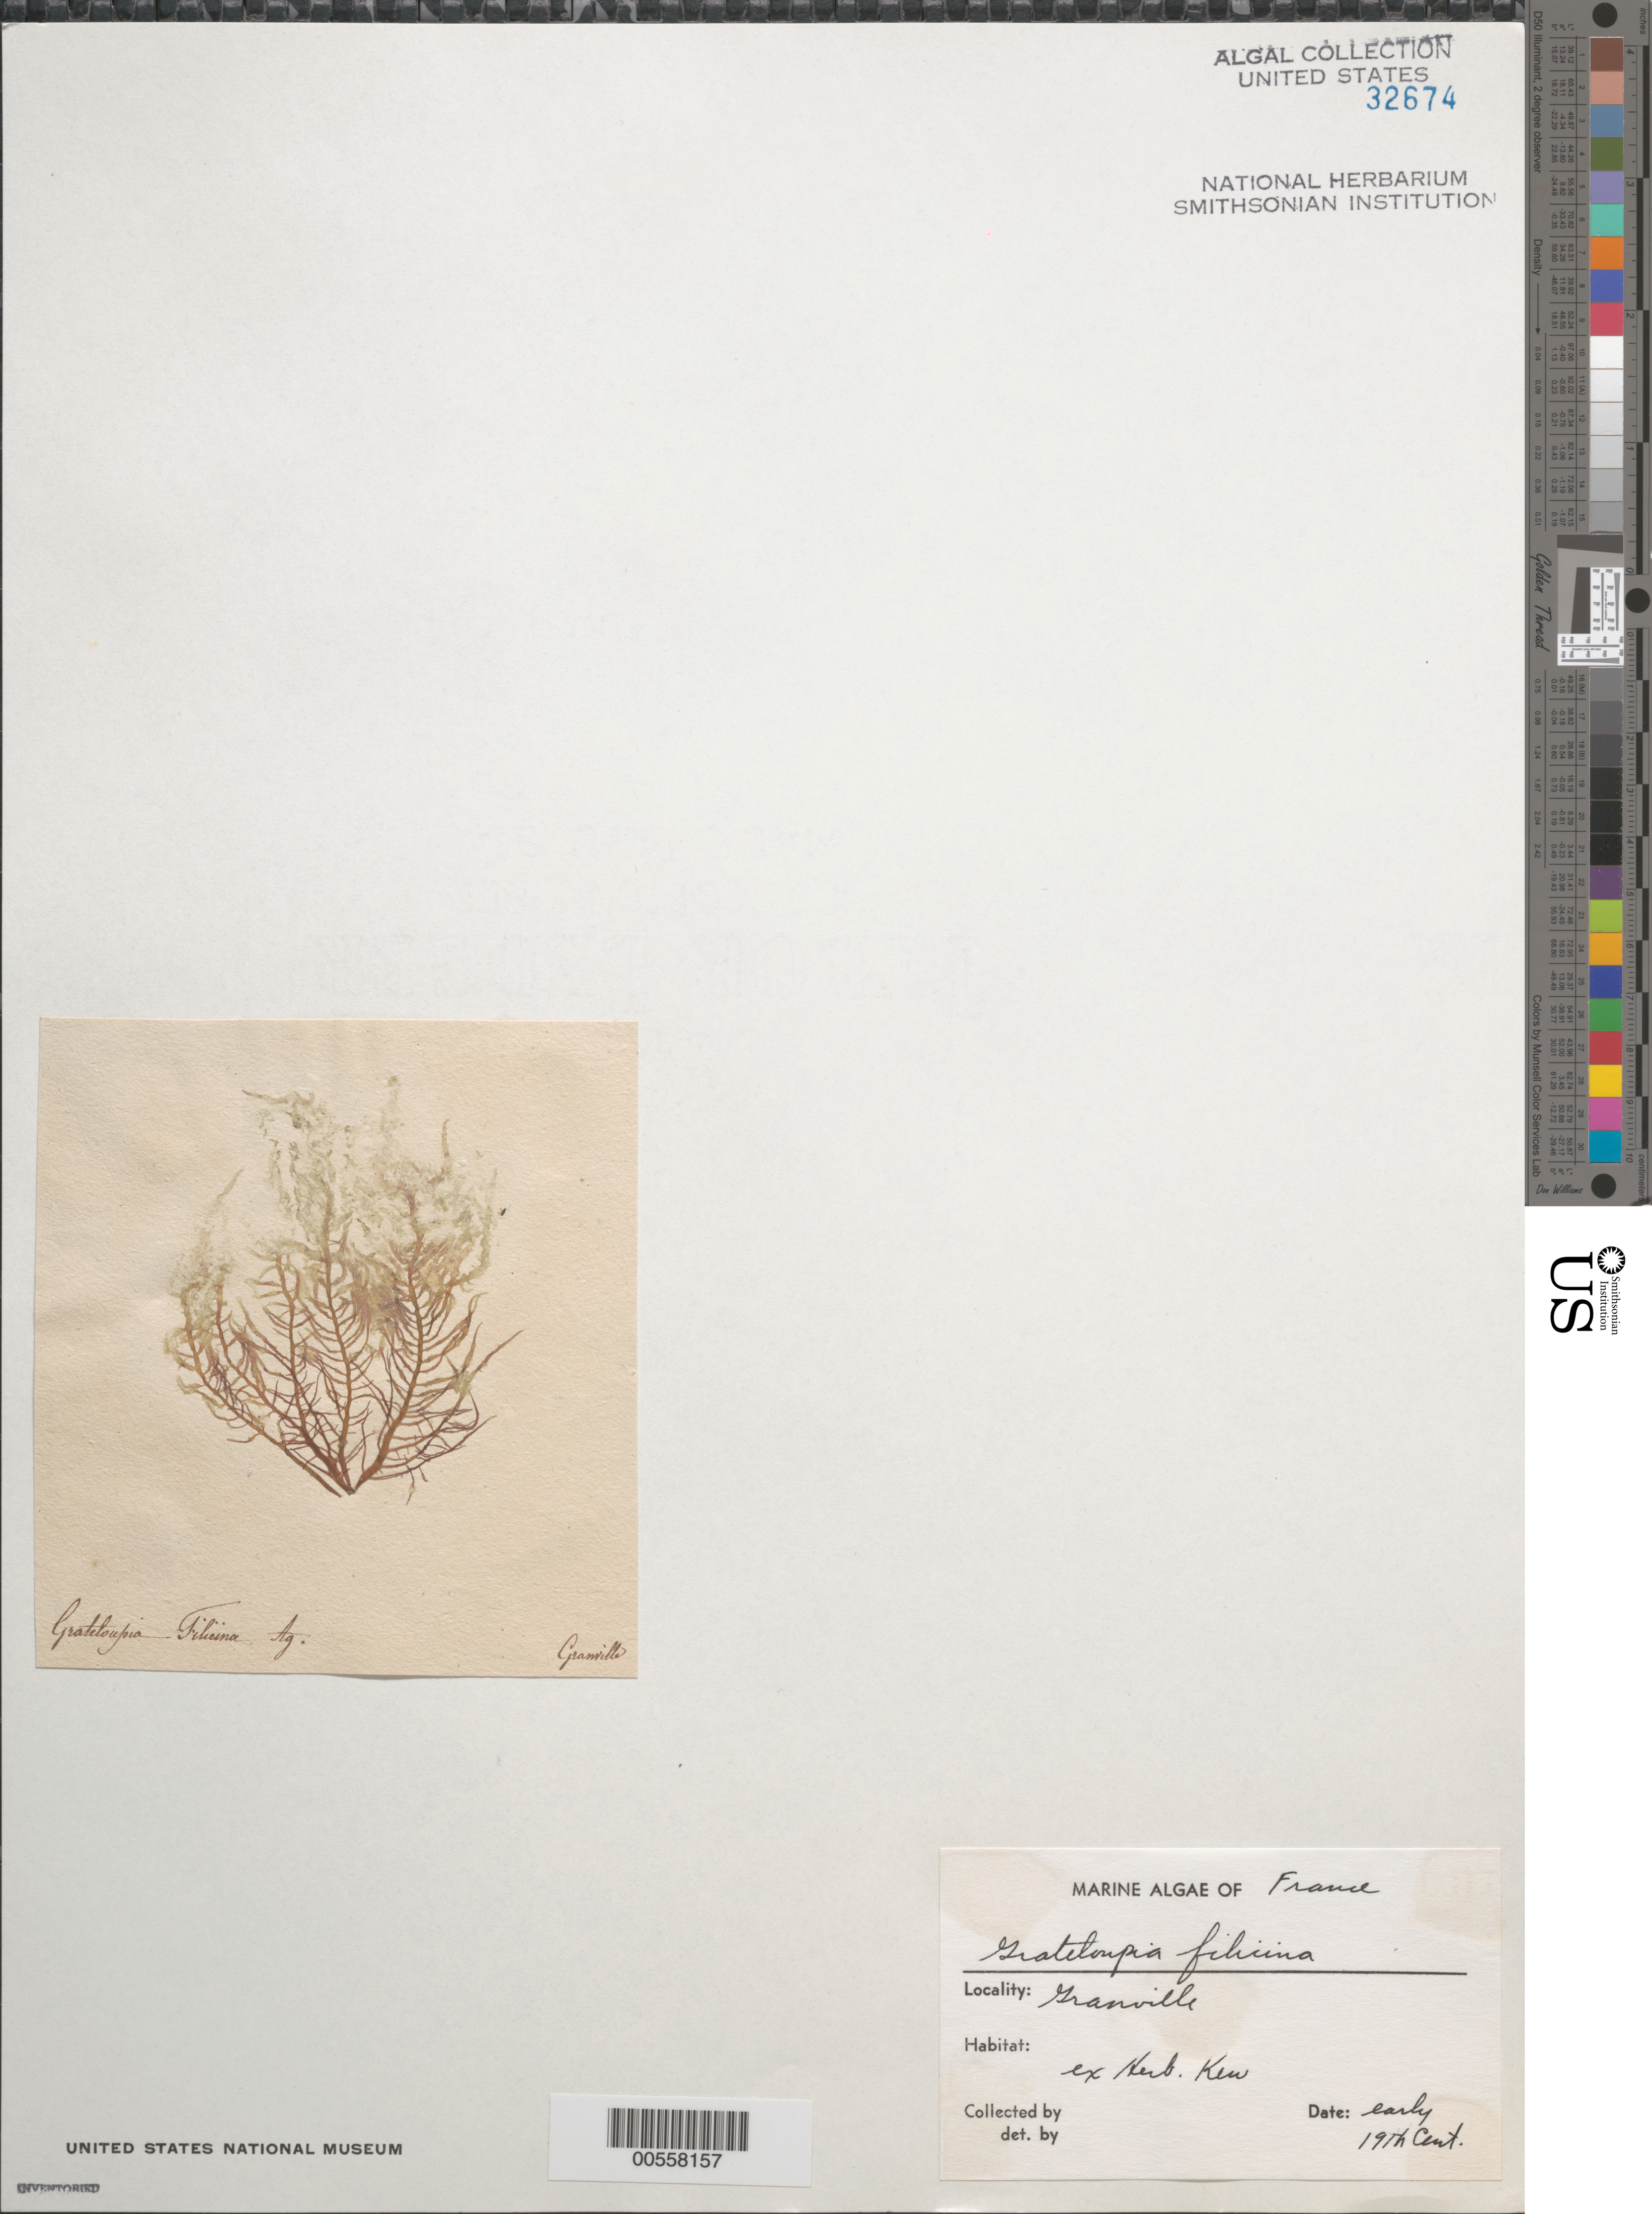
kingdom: Plantae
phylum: Rhodophyta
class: Florideophyceae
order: Halymeniales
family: Halymeniaceae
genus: Grateloupia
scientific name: Grateloupia filicina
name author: (J.V.Lamouroux) C. Agardh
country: France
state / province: Normandie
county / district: Manche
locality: Granville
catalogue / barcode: US 32674